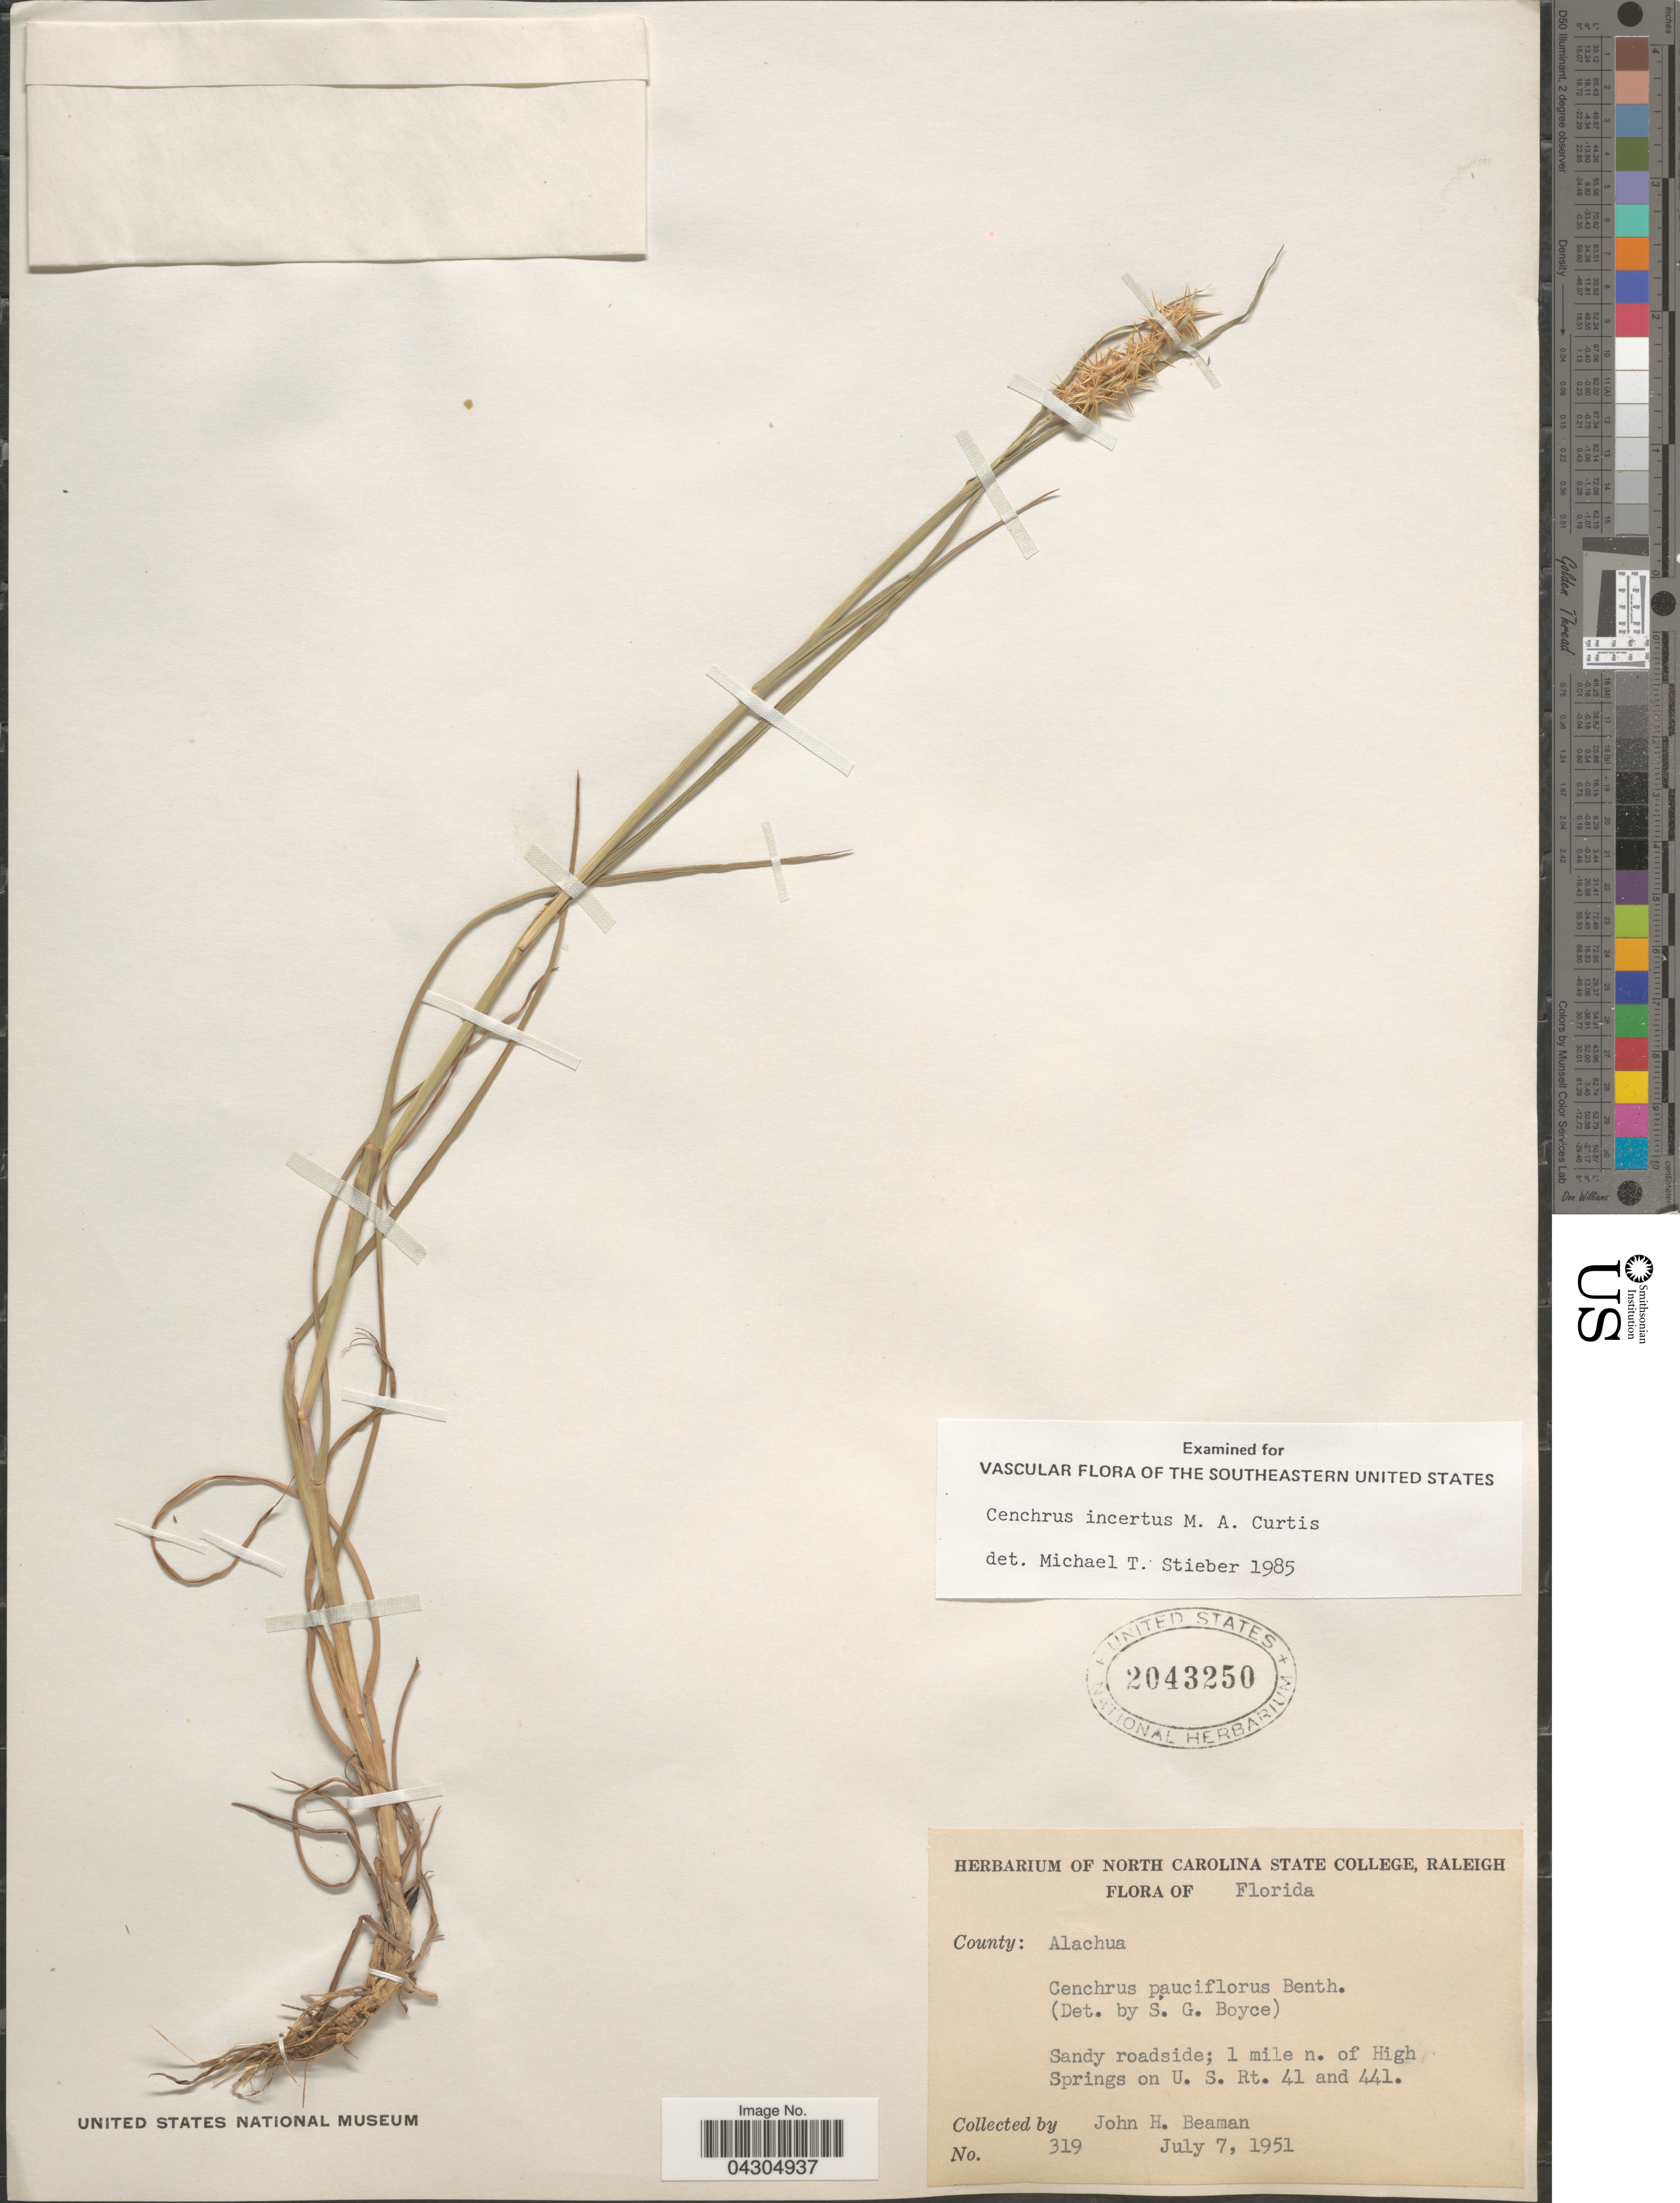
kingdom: Plantae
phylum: Tracheophyta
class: Liliopsida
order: Poales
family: Poaceae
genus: Cenchrus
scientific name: Cenchrus spinifex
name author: Cav.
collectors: J. H. Beaman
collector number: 319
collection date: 1951-07-07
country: United States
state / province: Florida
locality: County: Alachua. Sandy roadside; 1 mile n. of High Springs on U. S. Rt. 41 and 441.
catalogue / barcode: US 2043250